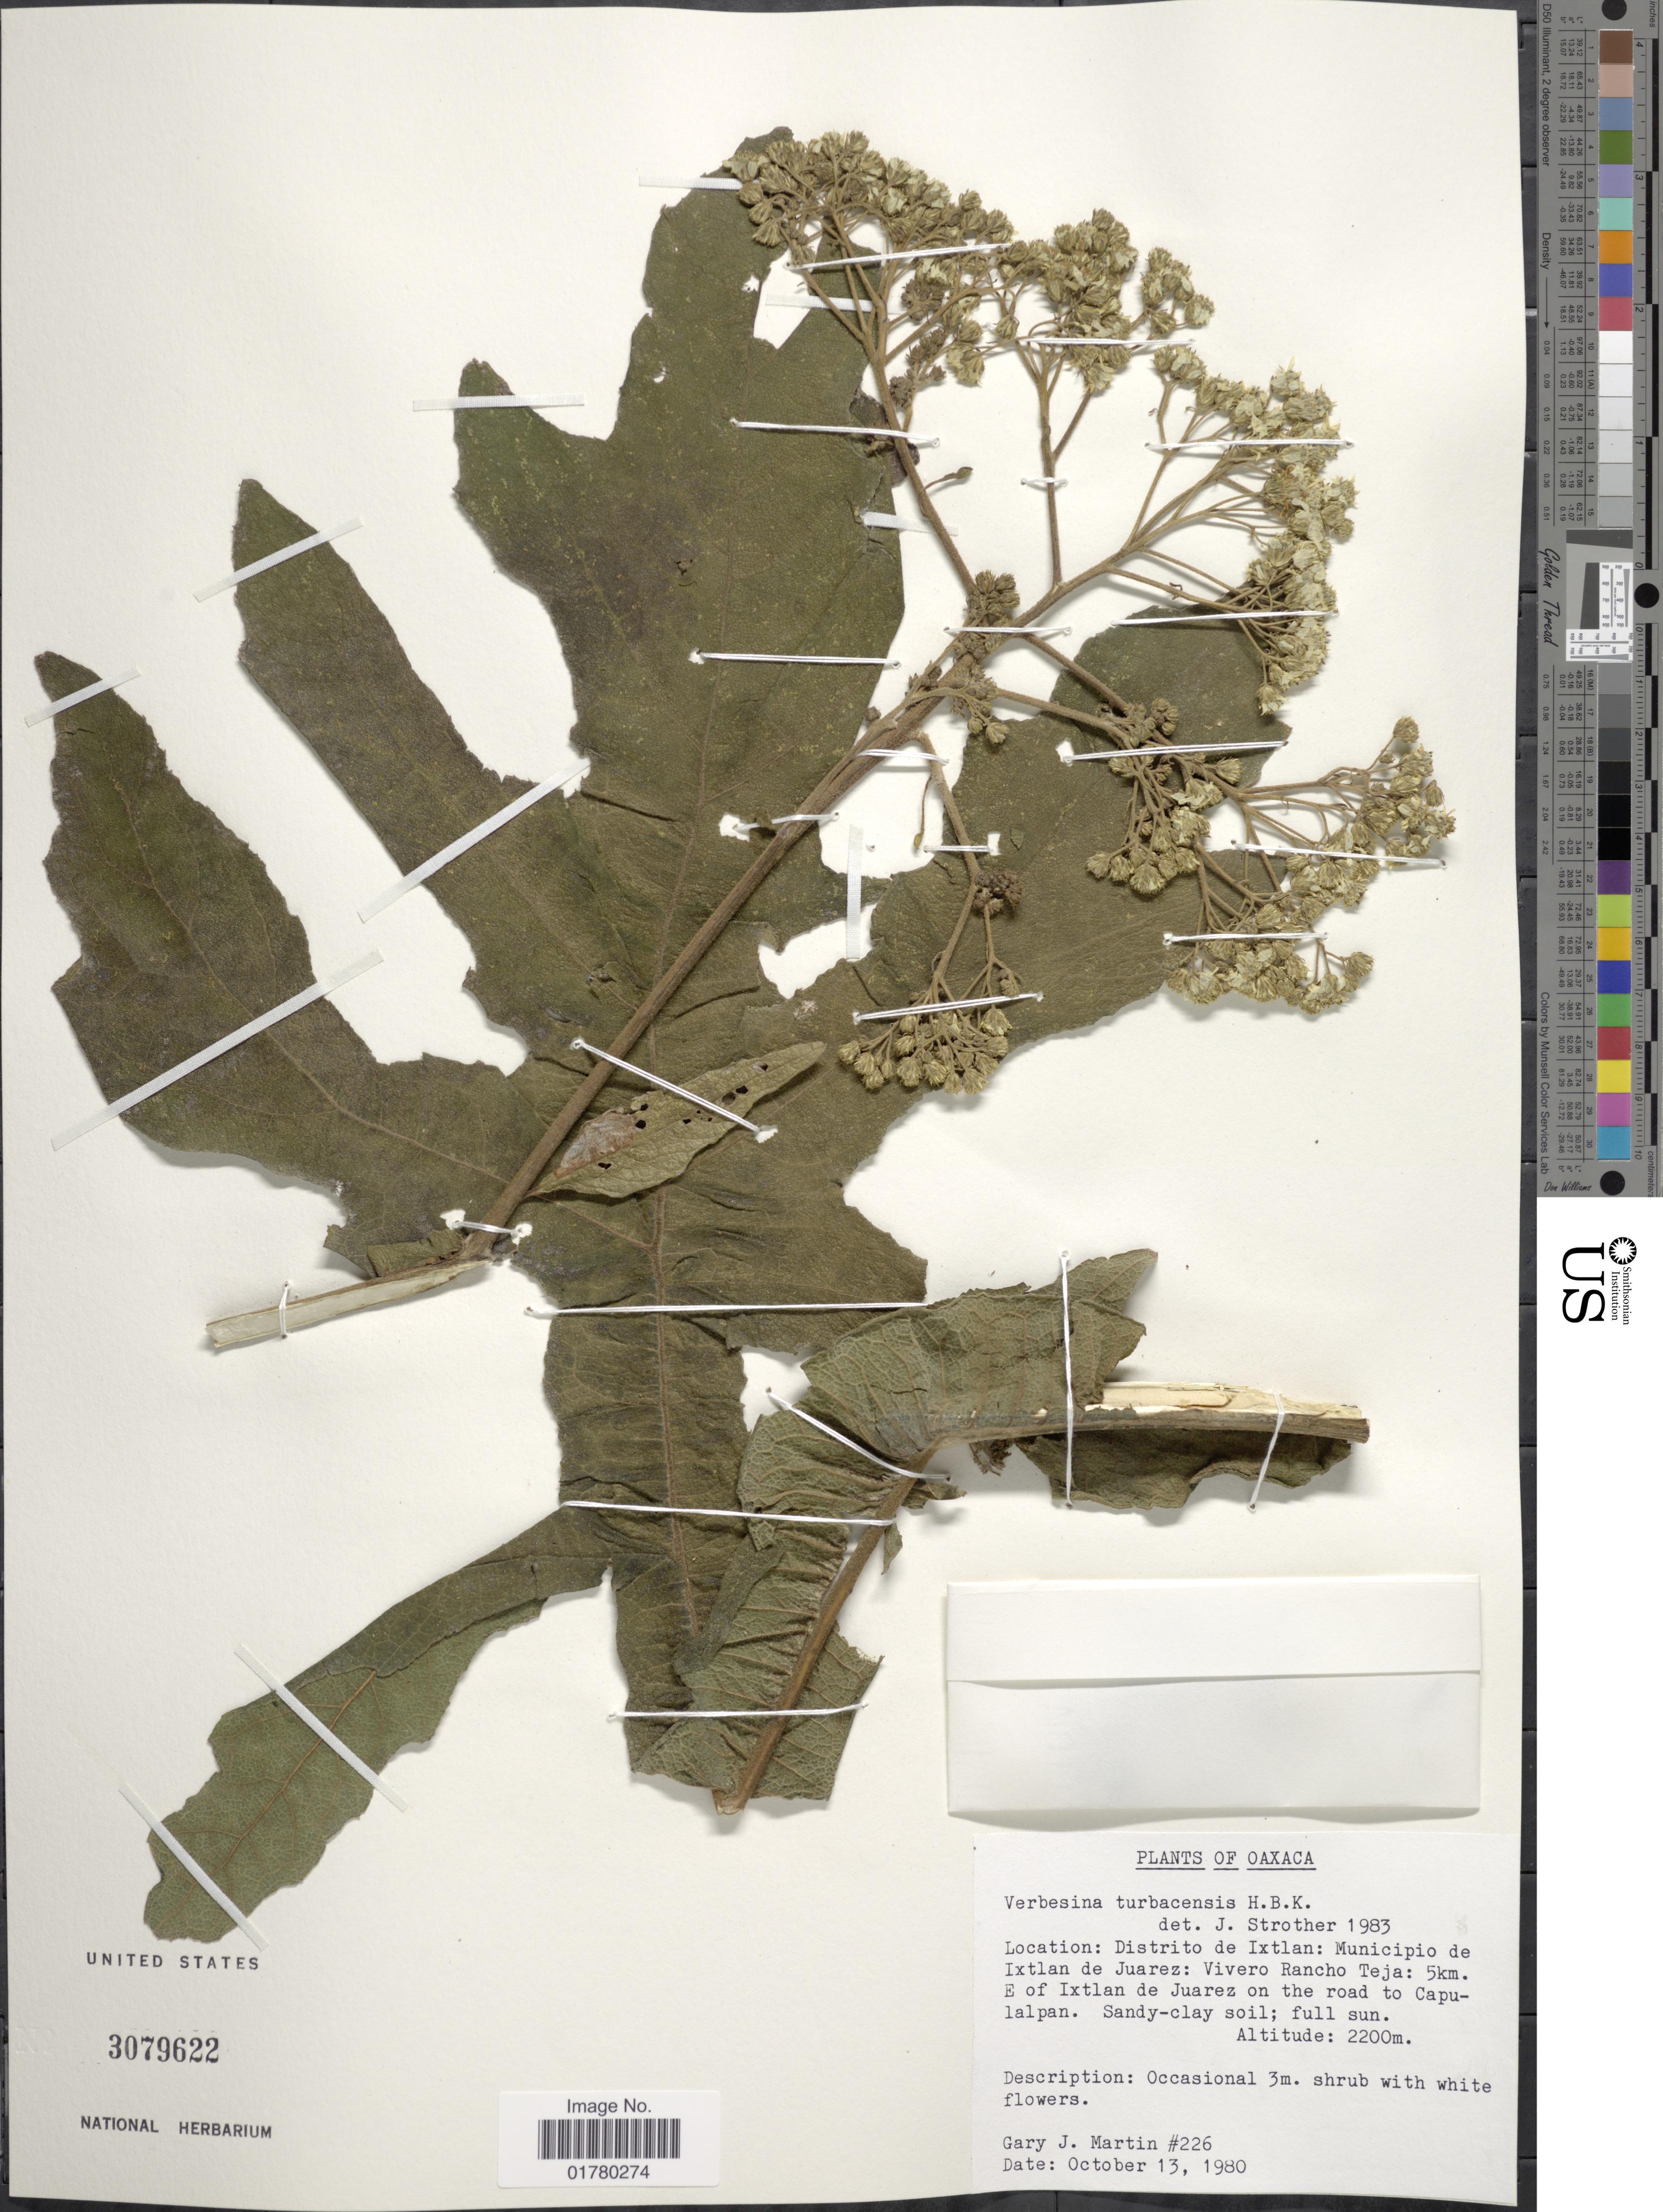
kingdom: Plantae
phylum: Tracheophyta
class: Magnoliopsida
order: Asterales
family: Asteraceae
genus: Verbesina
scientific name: Verbesina turbacensis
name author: Kunth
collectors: G. J. Martin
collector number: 226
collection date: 1980-10-13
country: Mexico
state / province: Oaxaca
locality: Distrito de Ixtlan: Municipio de Ixtlan de Juarez: Vivero Rancho Teja: 5km. E of Ixtlan de Juarez on the road to Capulalpan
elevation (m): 2200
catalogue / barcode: US 3079622